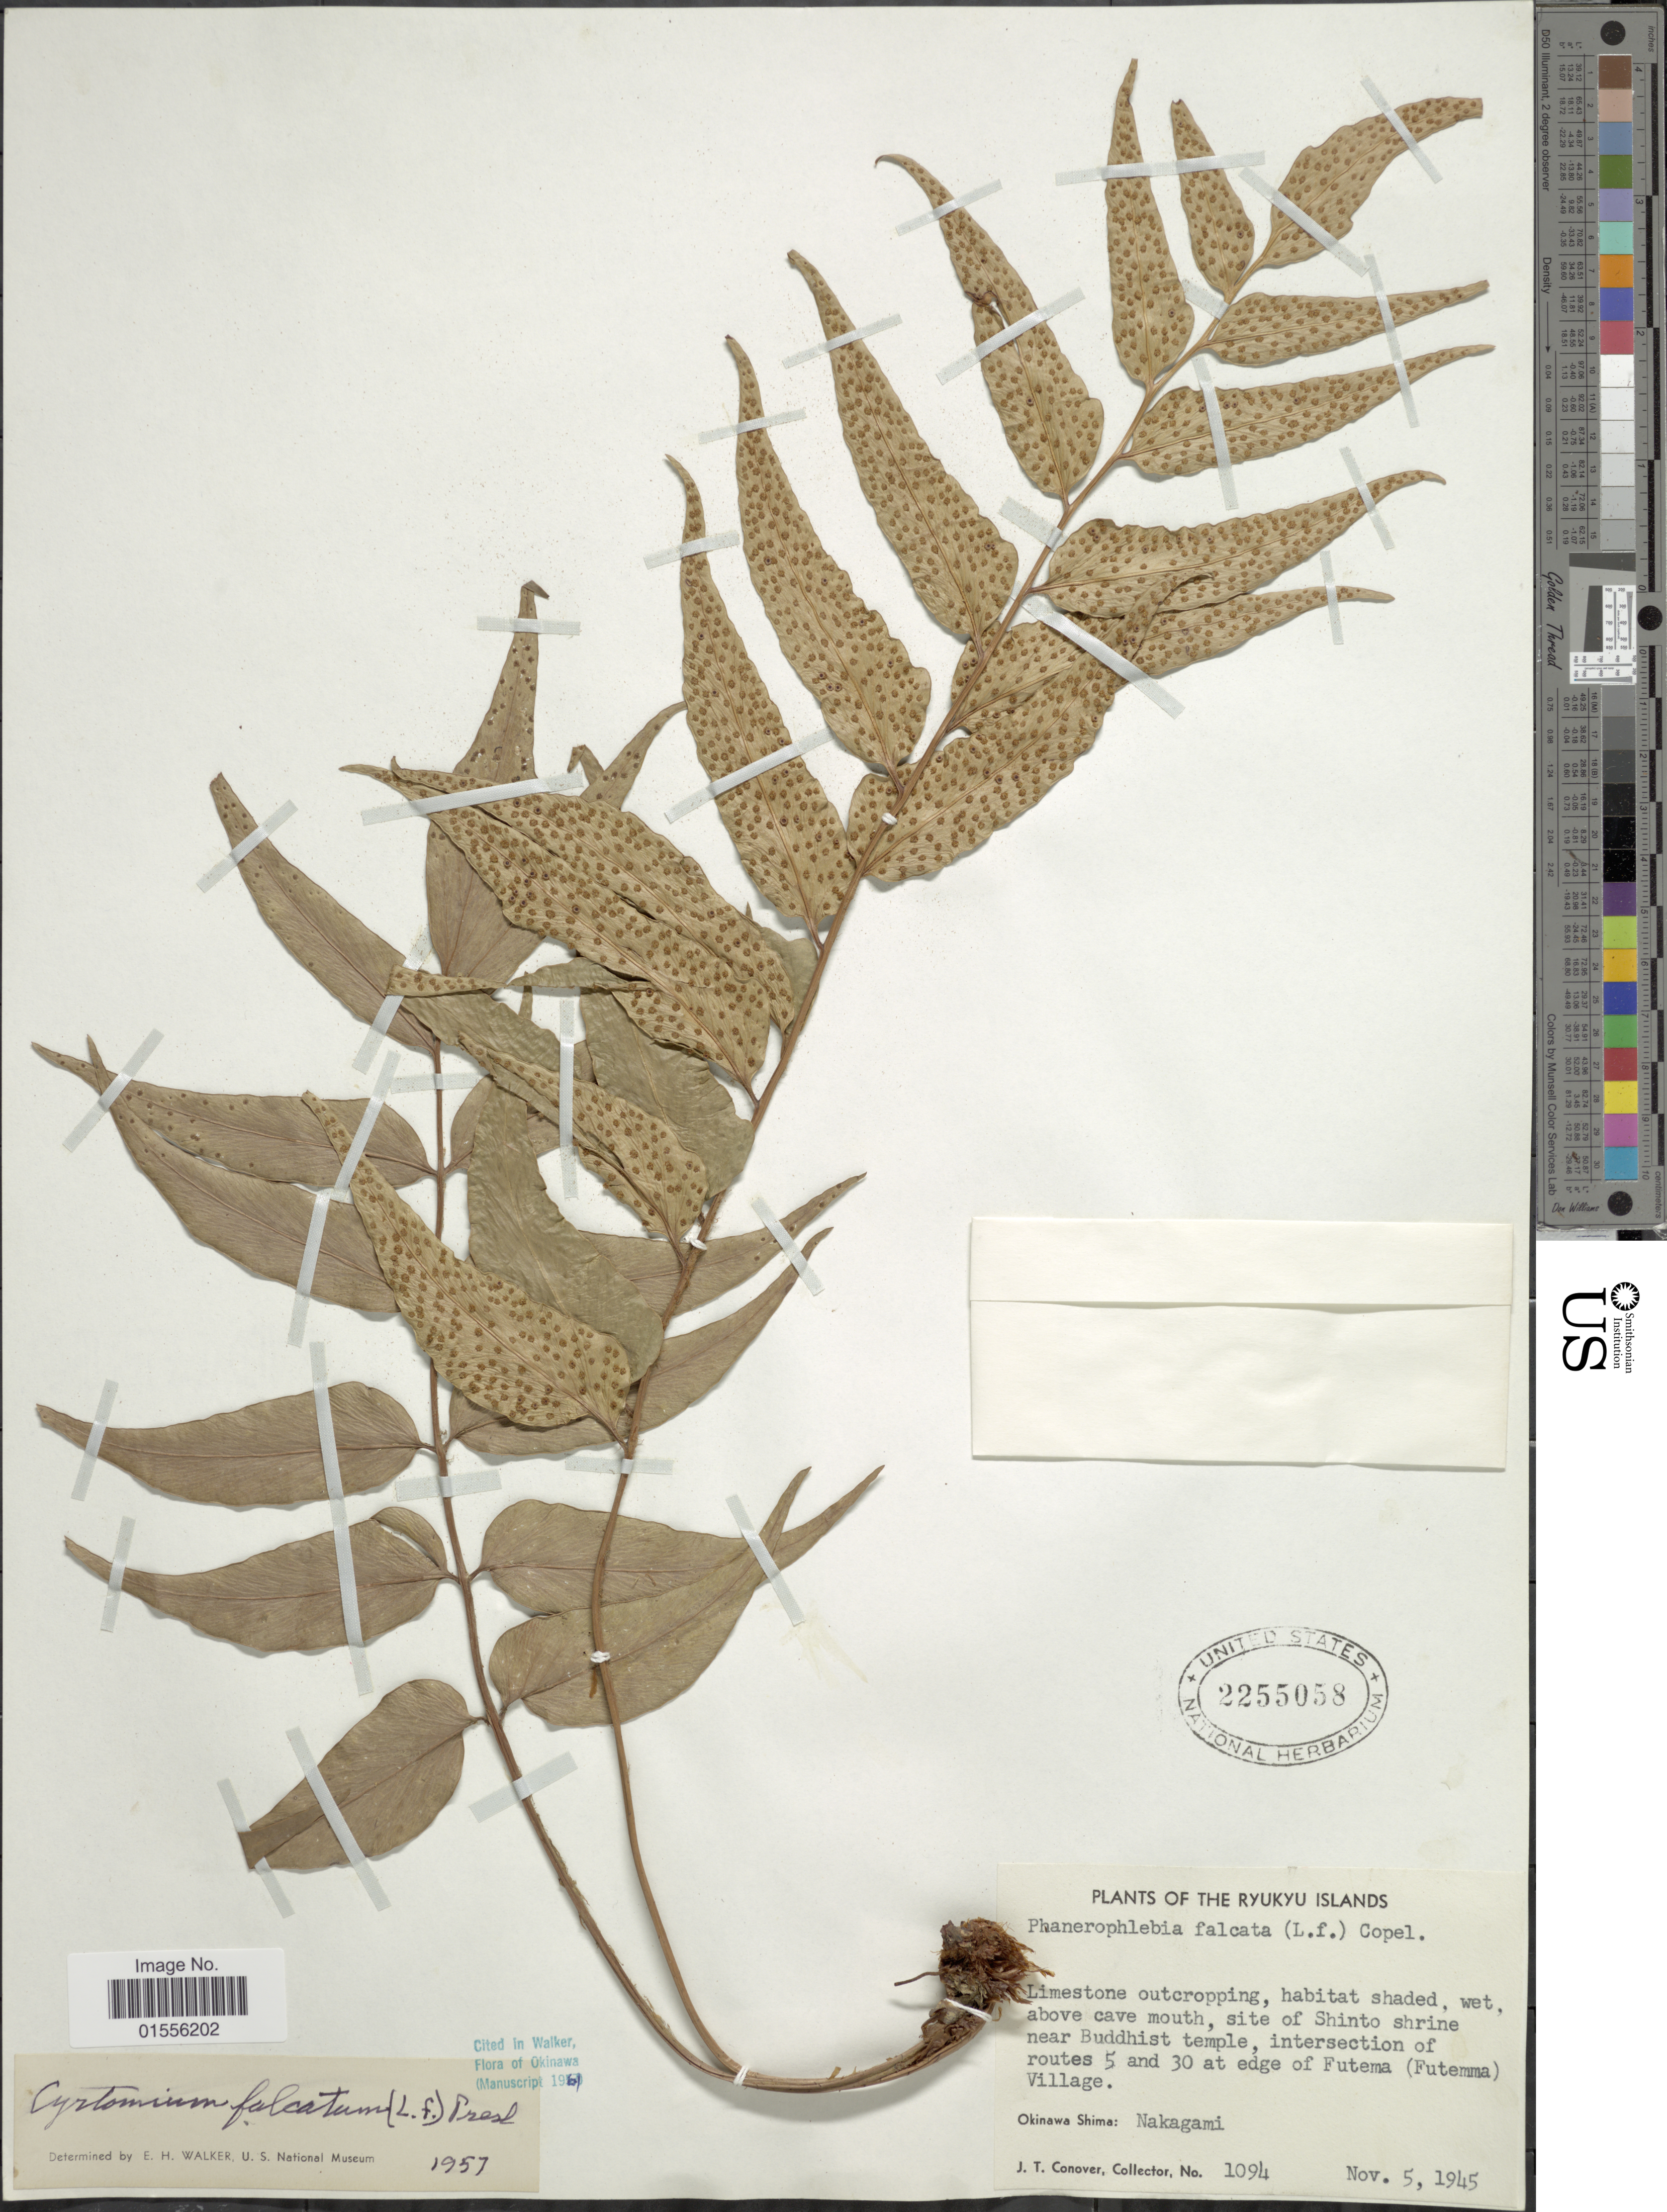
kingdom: Plantae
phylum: Tracheophyta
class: Polypodiopsida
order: Polypodiales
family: Dryopteridaceae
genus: Cyrtomium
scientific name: Cyrtomium falcatum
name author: (L. f.) C. Presl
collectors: J. T. Conover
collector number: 1094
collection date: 1945-11-05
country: Japan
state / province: Okinawa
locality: Site of Shinto shrine near Buddhist Temple, intersection of routes 5 and 30 at edge of Futema (Futemma) Village, Okinawa Shima: Nakagami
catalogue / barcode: US 2255058